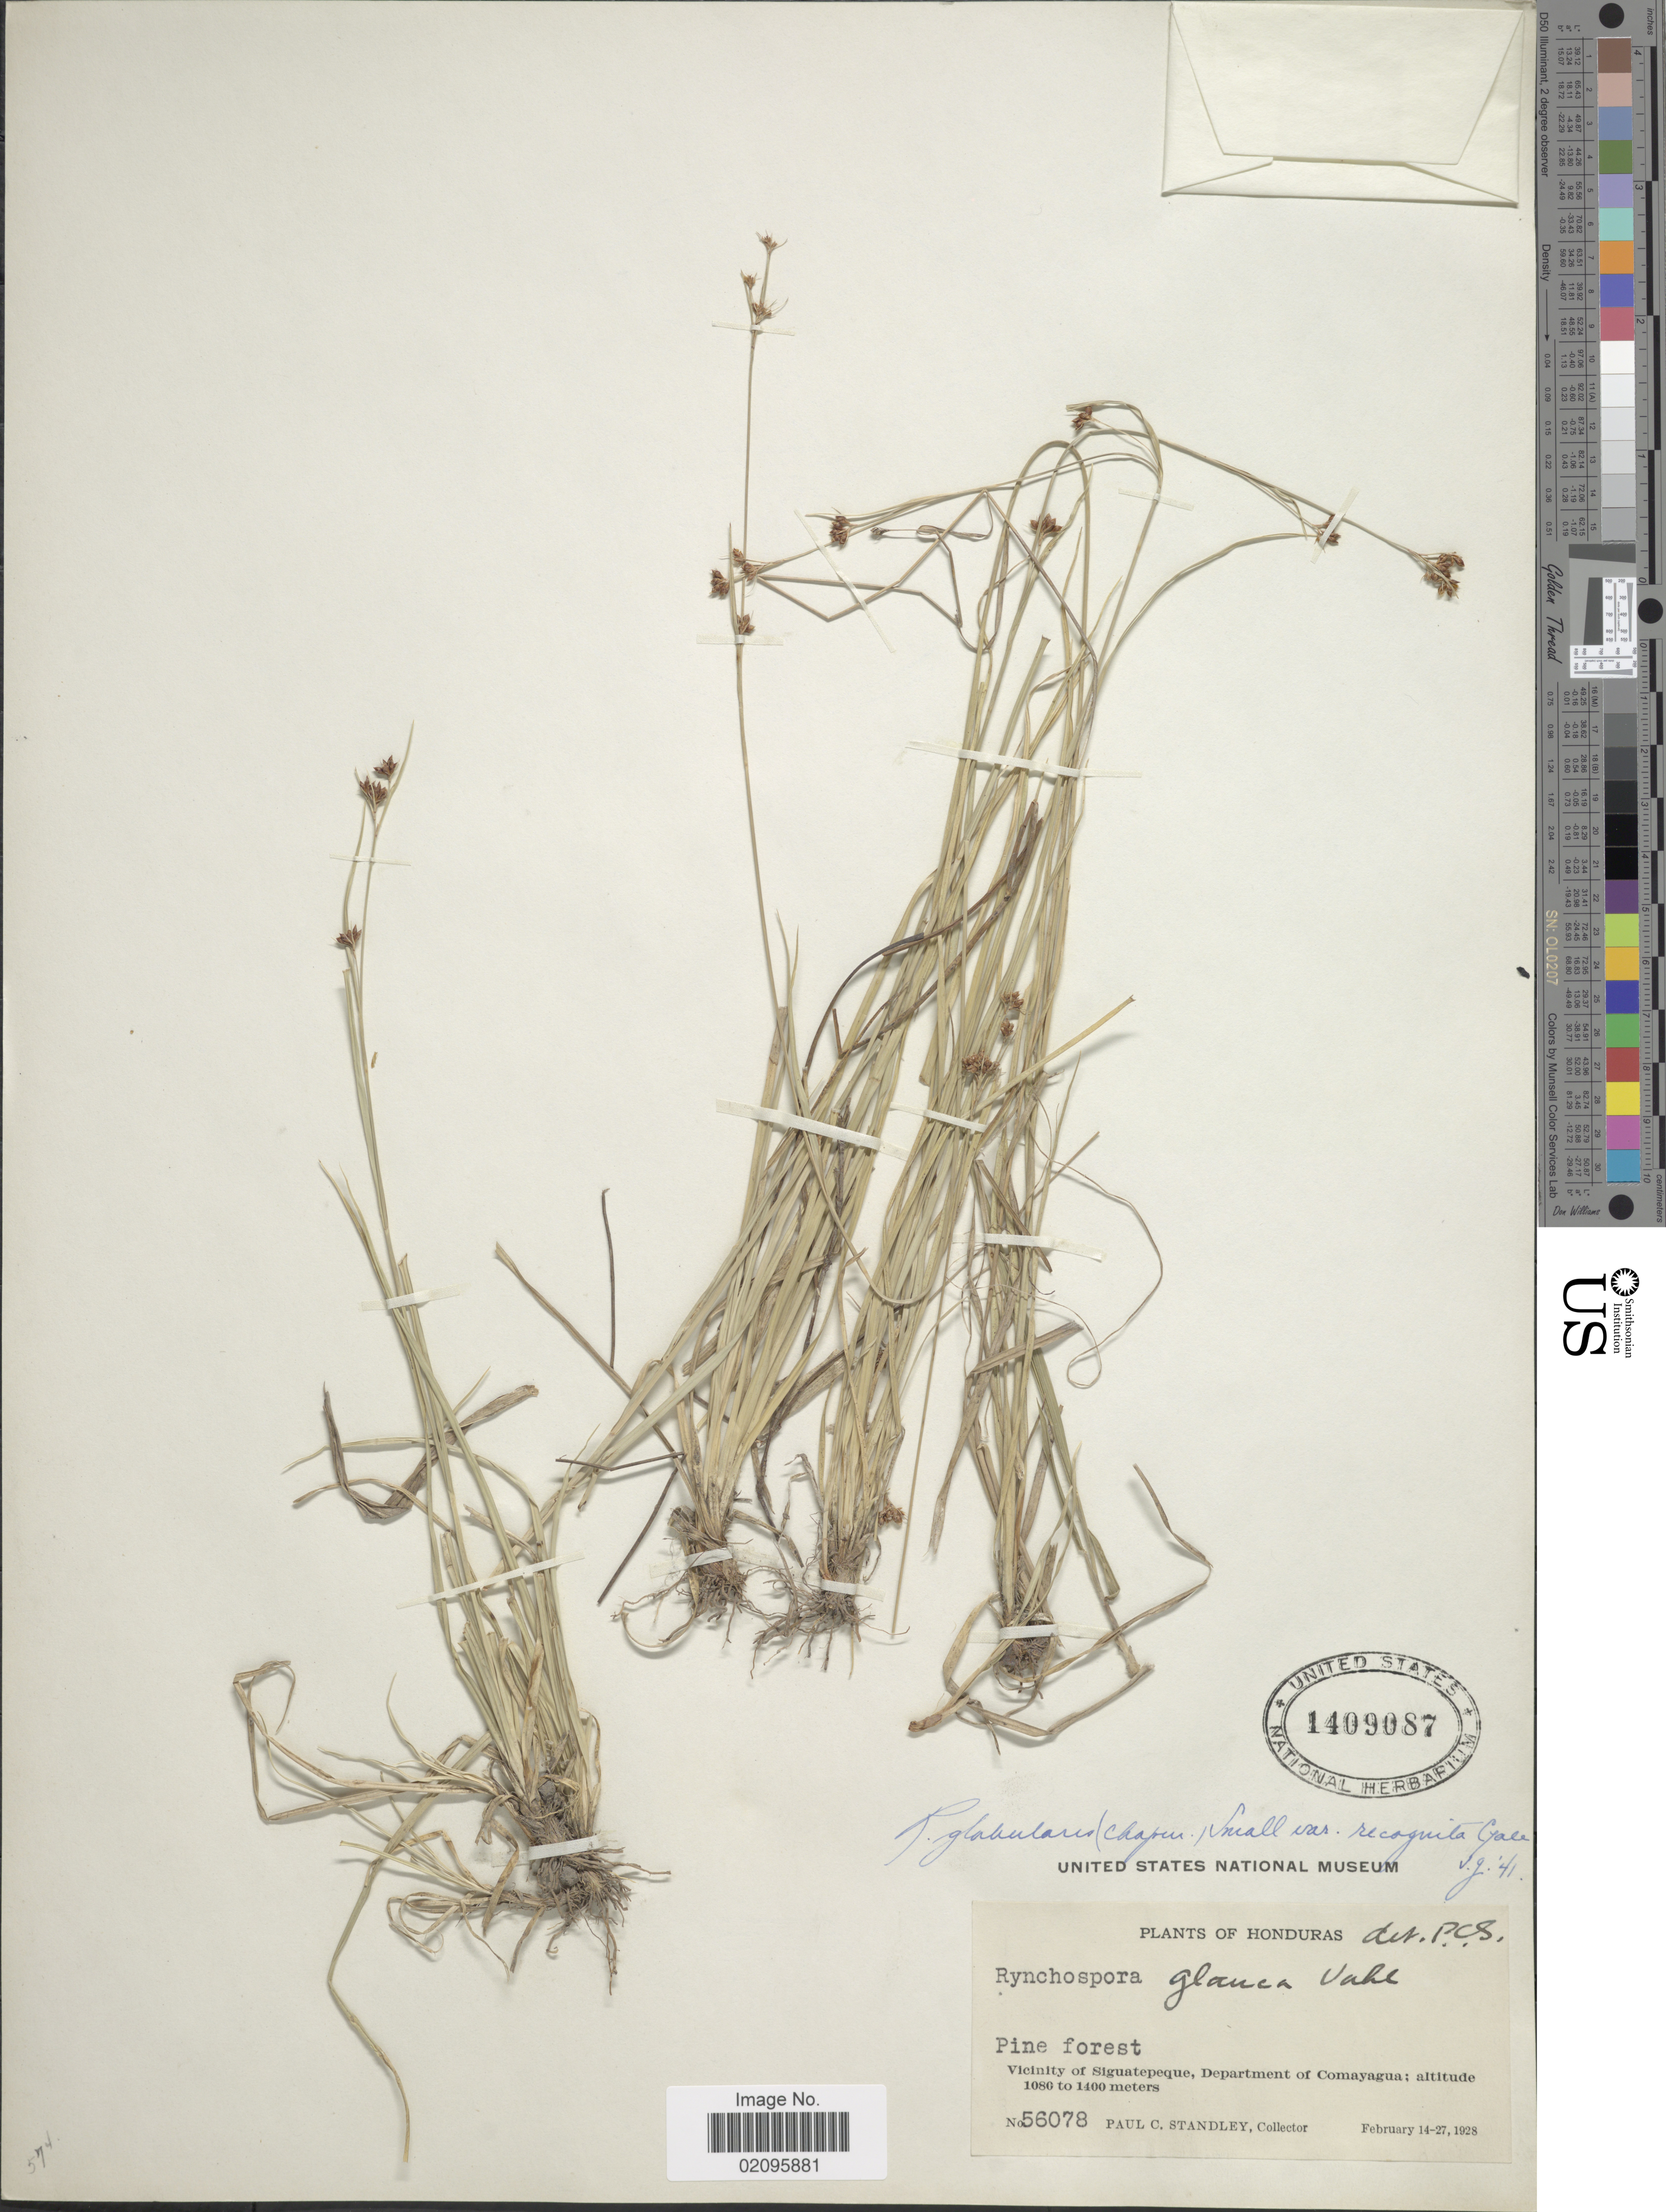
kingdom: Plantae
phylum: Tracheophyta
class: Liliopsida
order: Poales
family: Cyperaceae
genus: Rhynchospora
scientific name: Rhynchospora globularis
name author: (Chapm.) Small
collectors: P. C. Standley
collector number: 56078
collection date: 1928-02-14/1928-02-27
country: Honduras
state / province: Comayagua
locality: Pine forest, Vicinity of Siguatepeque.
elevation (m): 1080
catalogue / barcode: US 1409087